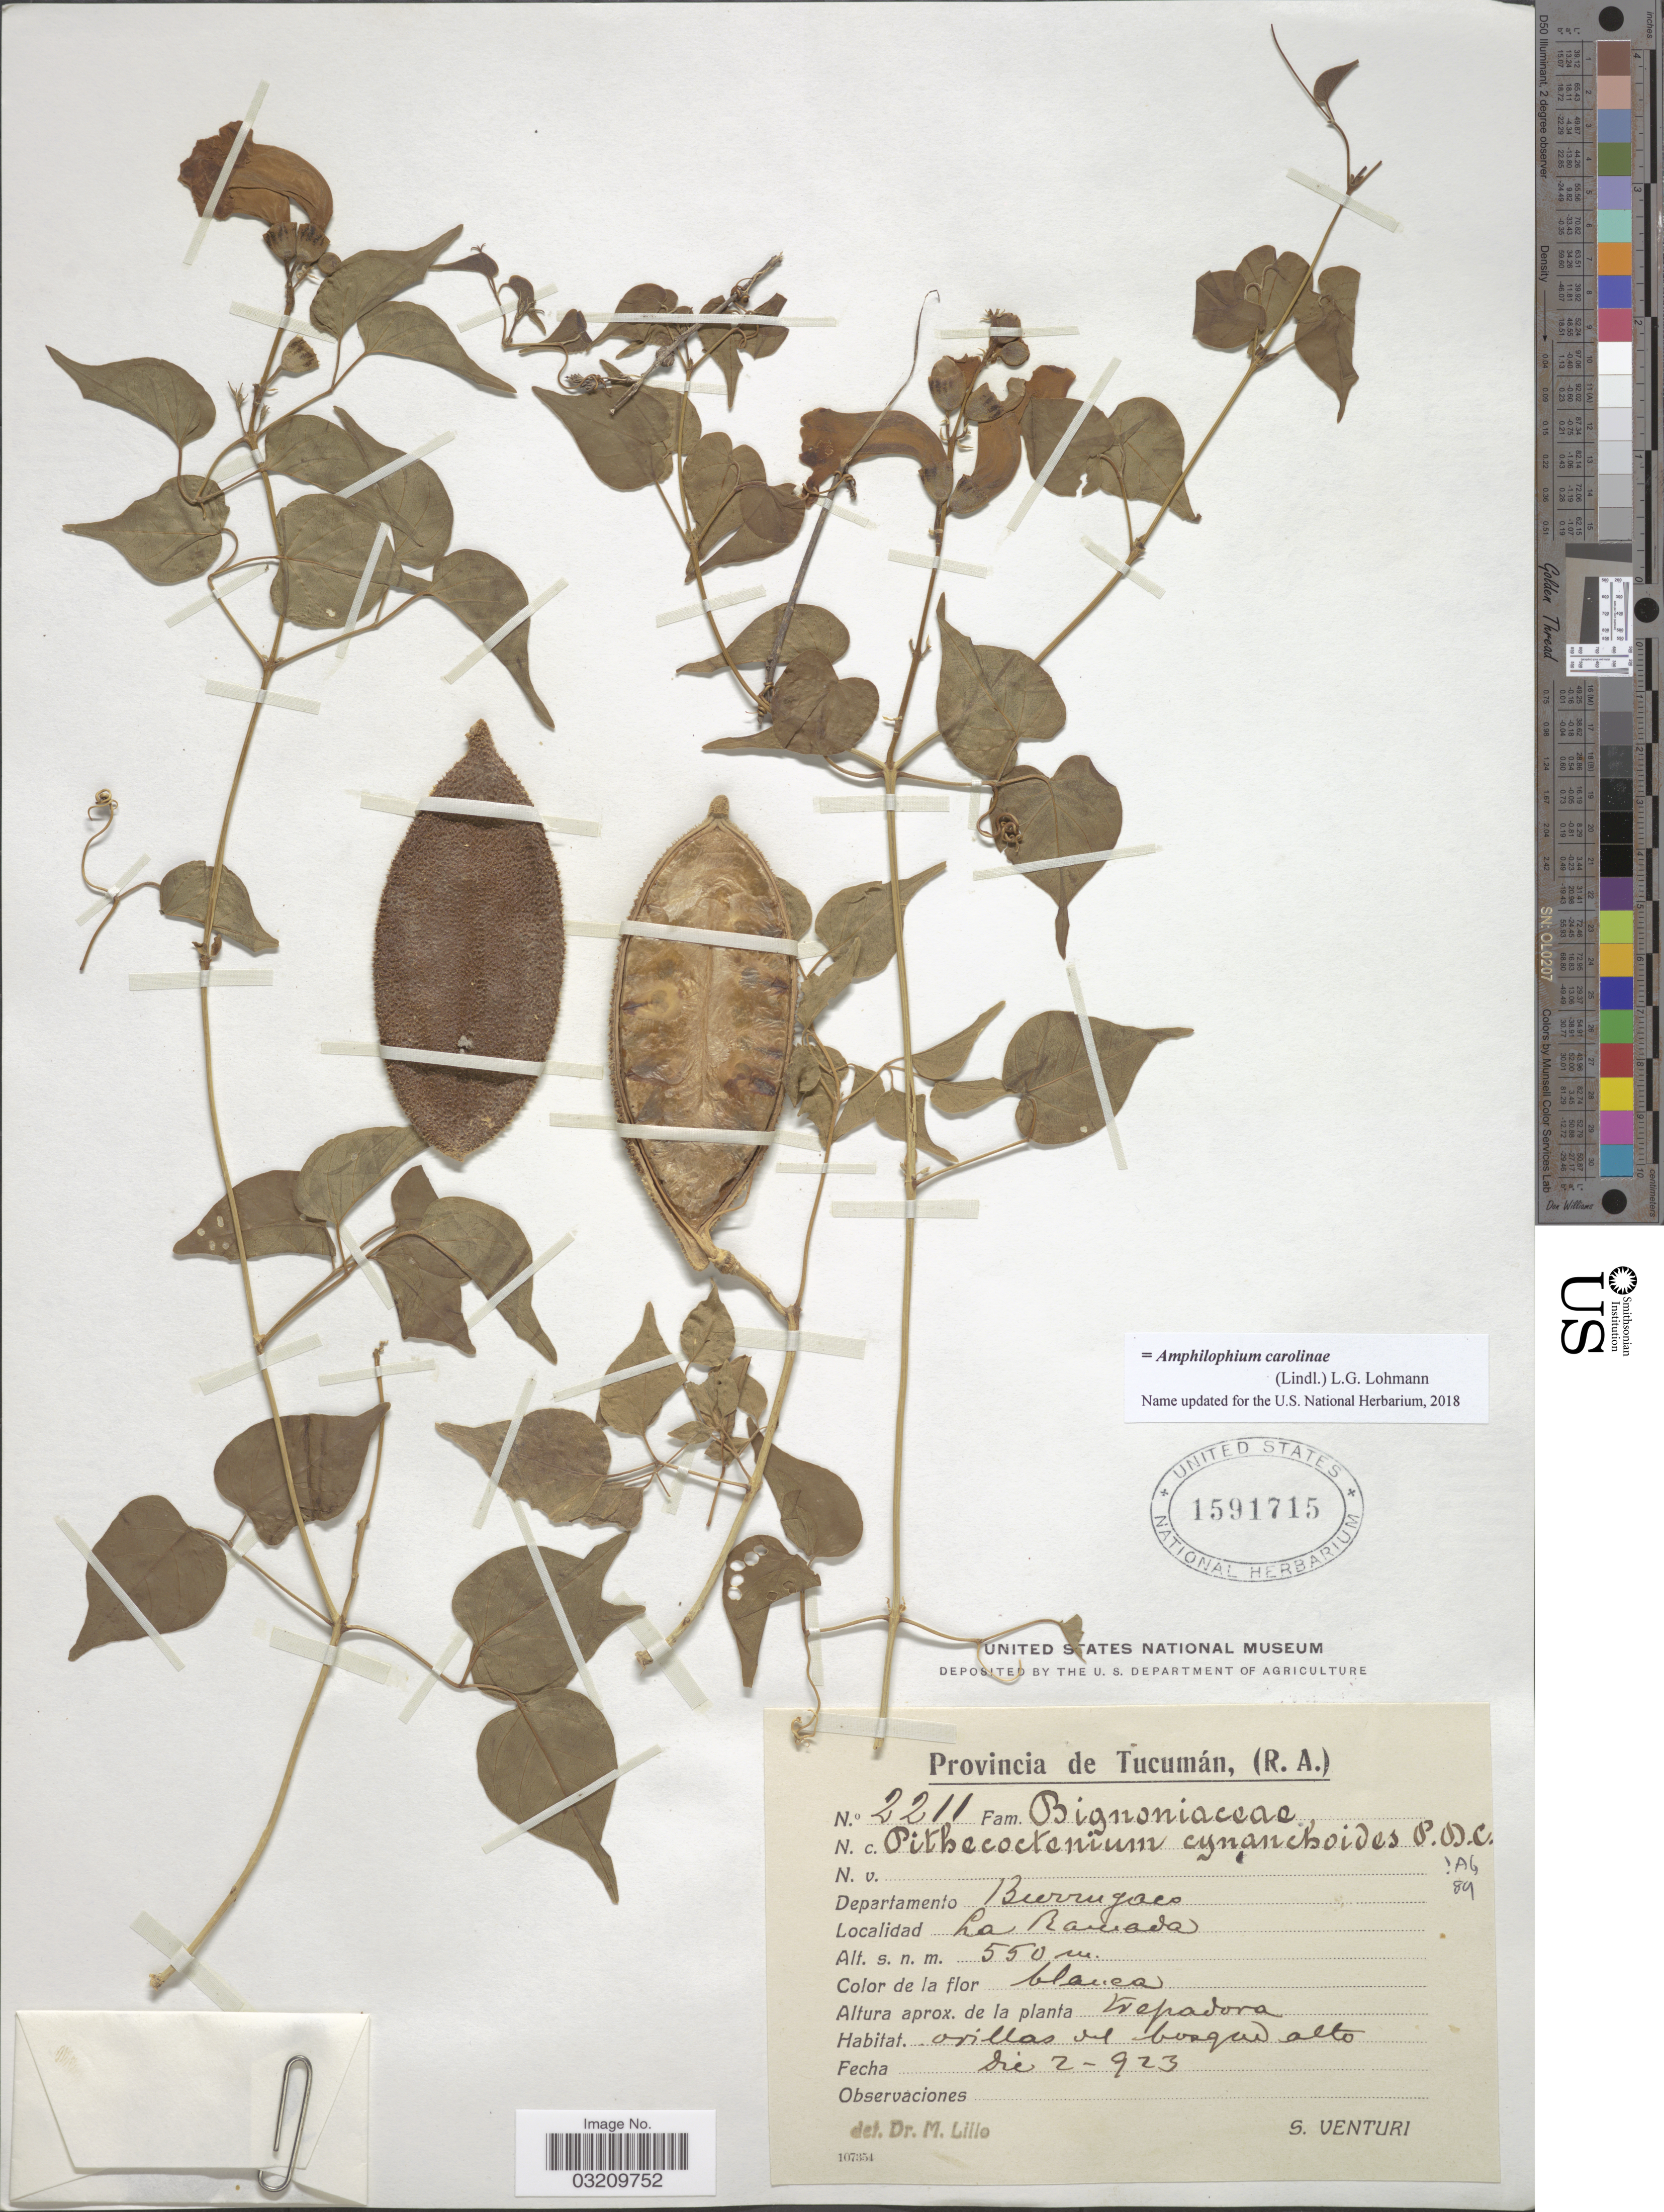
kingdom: Plantae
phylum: Tracheophyta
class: Magnoliopsida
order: Lamiales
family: Bignoniaceae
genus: Amphilophium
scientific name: Amphilophium carolinae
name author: (Lindl.) L.G. Lohmann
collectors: S. Venturi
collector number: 2211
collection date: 1923-12-02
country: Argentina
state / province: Tucuman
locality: Departamento Burruyaco. La Ramada.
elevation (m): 550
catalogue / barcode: US 1591715